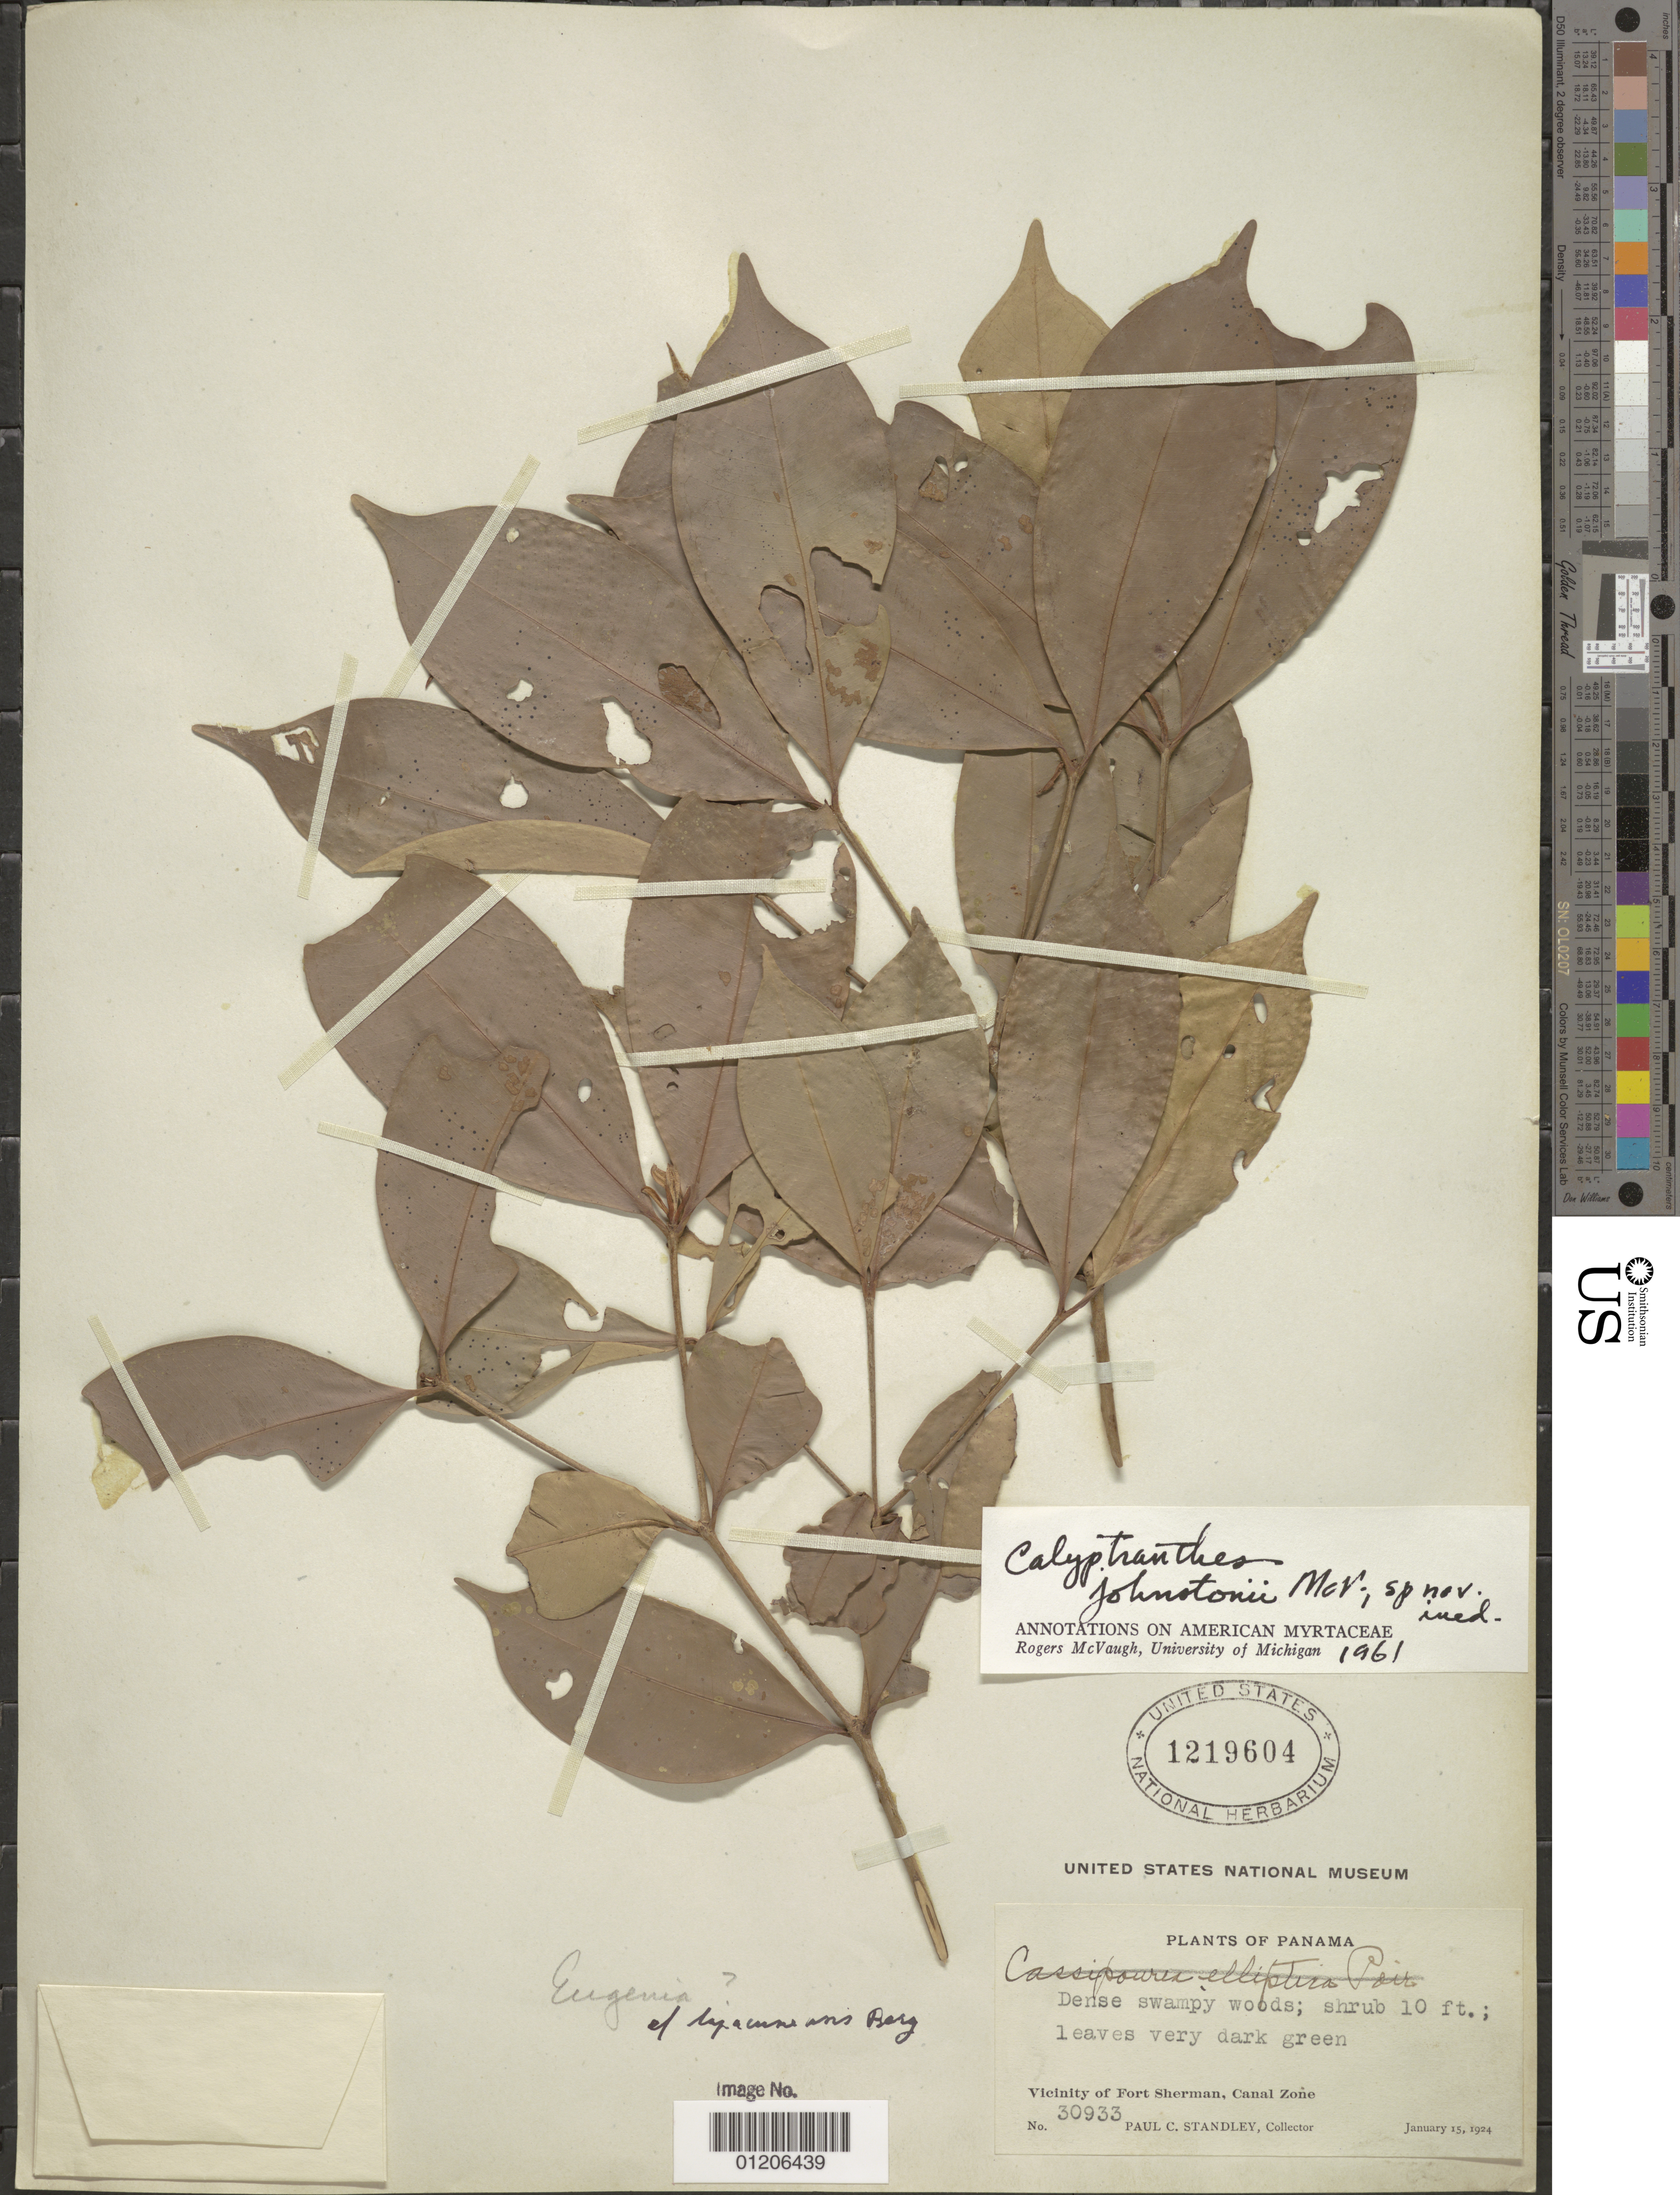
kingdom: Plantae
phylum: Tracheophyta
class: Magnoliopsida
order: Myrtales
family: Myrtaceae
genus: Myrcia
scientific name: Myrcia johnstonii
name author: (McVaugh) A.R. Lourenço & Sánchez-Cháv.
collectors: P. C. Standley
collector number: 30933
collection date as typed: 15 Jan 1924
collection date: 1924-01-15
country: Panama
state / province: Colón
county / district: Canal Zone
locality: Vicinity of Fort Sherman.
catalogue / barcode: US 1219604